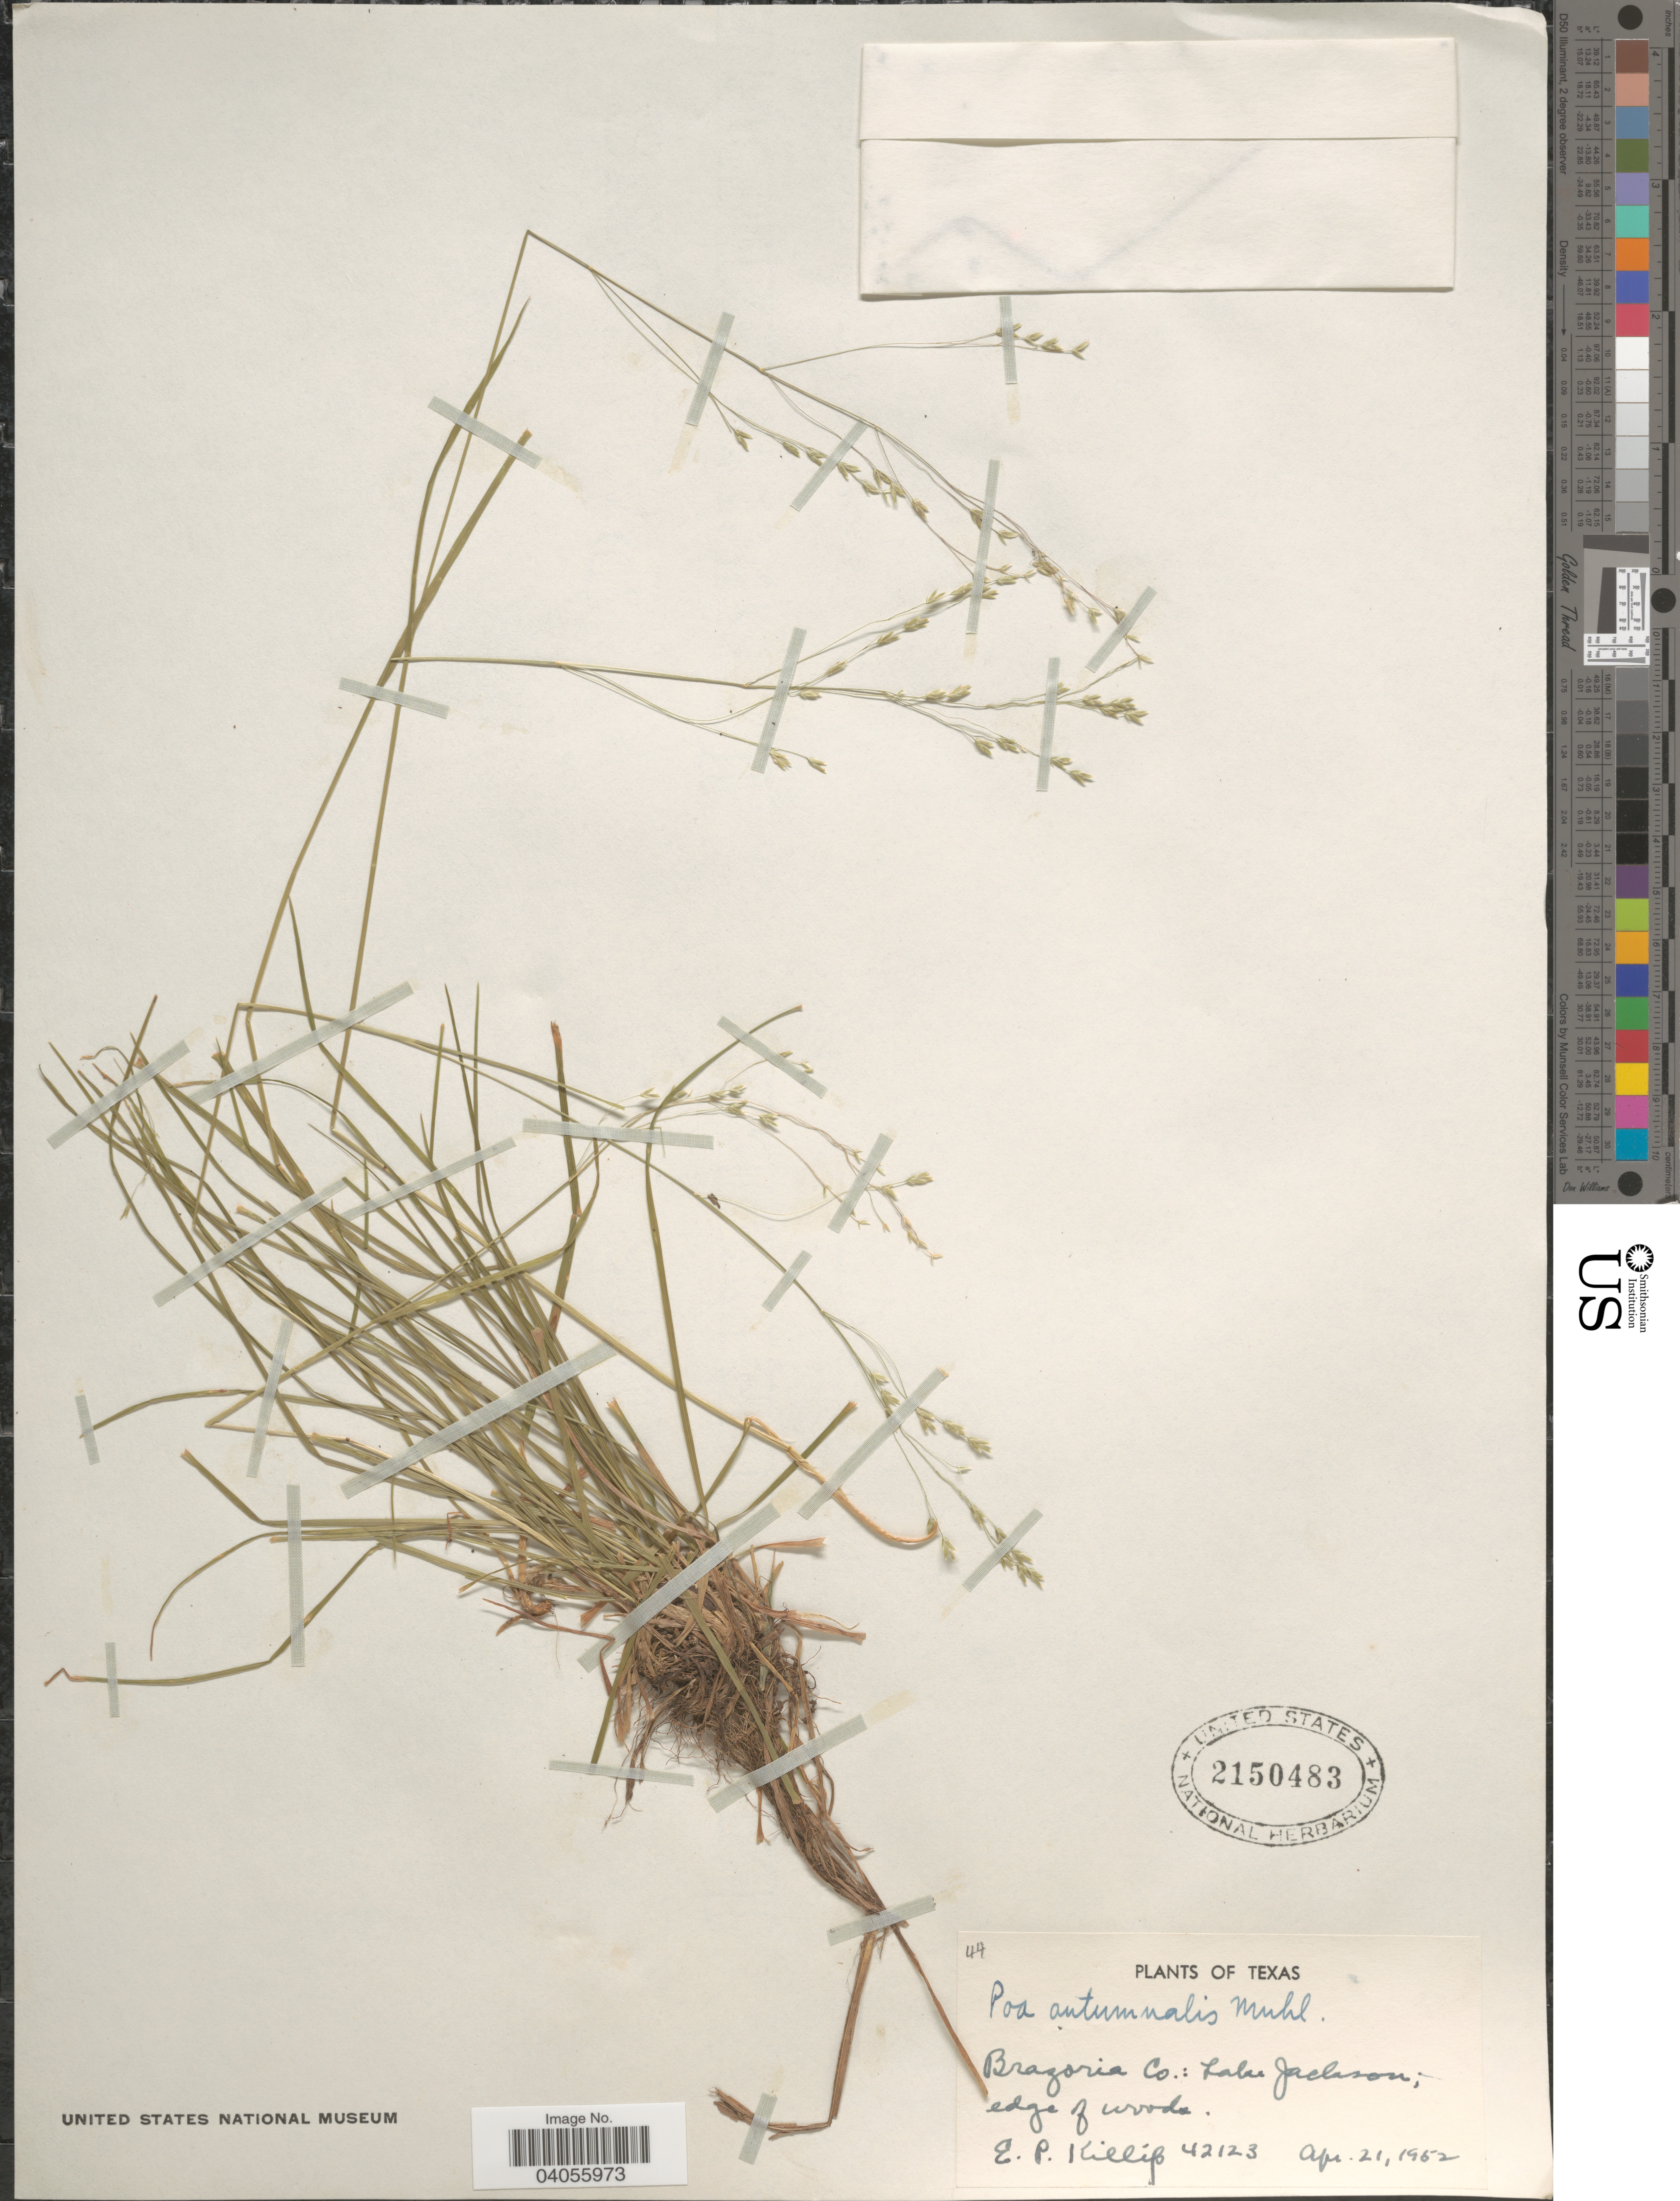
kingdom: Plantae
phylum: Tracheophyta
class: Liliopsida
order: Poales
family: Poaceae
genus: Poa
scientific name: Poa autumnalis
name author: Muhl. ex Elliott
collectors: E. P. Killip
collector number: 42123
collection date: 1952-04-21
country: United States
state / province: Texas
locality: Brazoria Co.: Lake Jackson; edge of woods.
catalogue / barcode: US 2150483